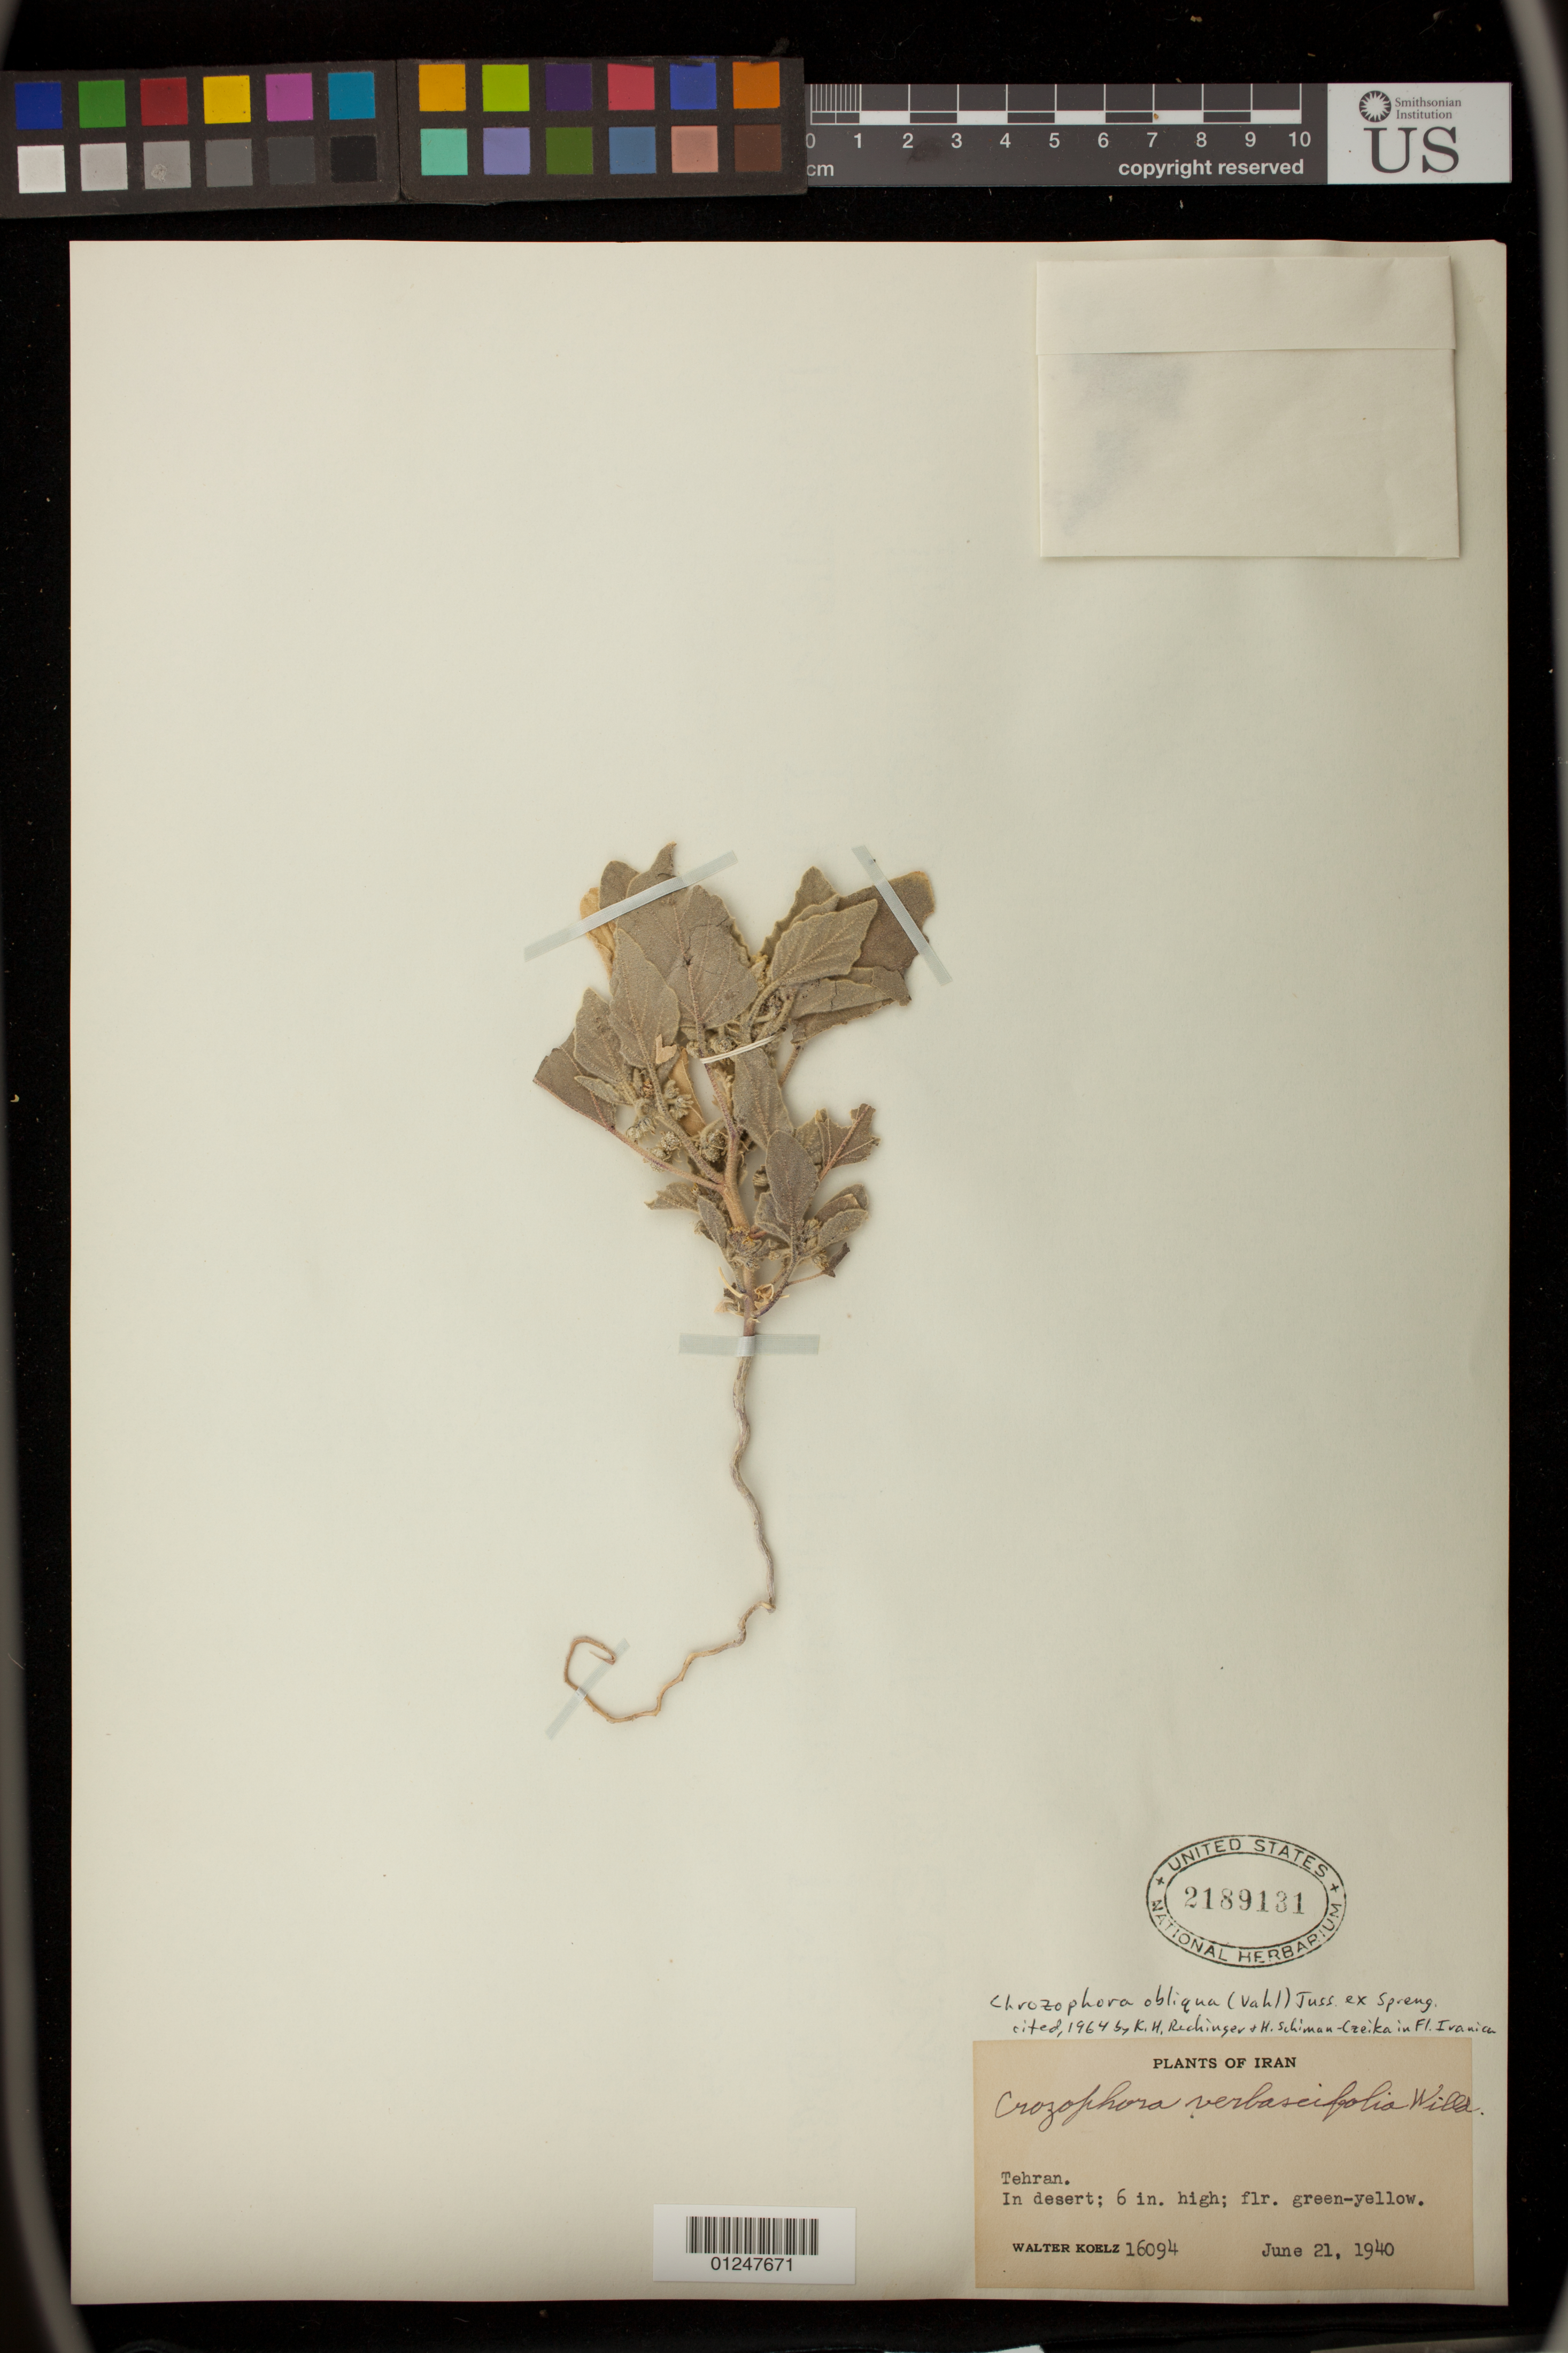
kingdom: Plantae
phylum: Tracheophyta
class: Magnoliopsida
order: Malpighiales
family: Euphorbiaceae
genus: Chrozophora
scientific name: Chrozophora obliqua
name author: Schweinf.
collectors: W. N. Koelz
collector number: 16094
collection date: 1940-06-21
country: Iran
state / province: Tehran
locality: Tehran, In desert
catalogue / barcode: US 2189131